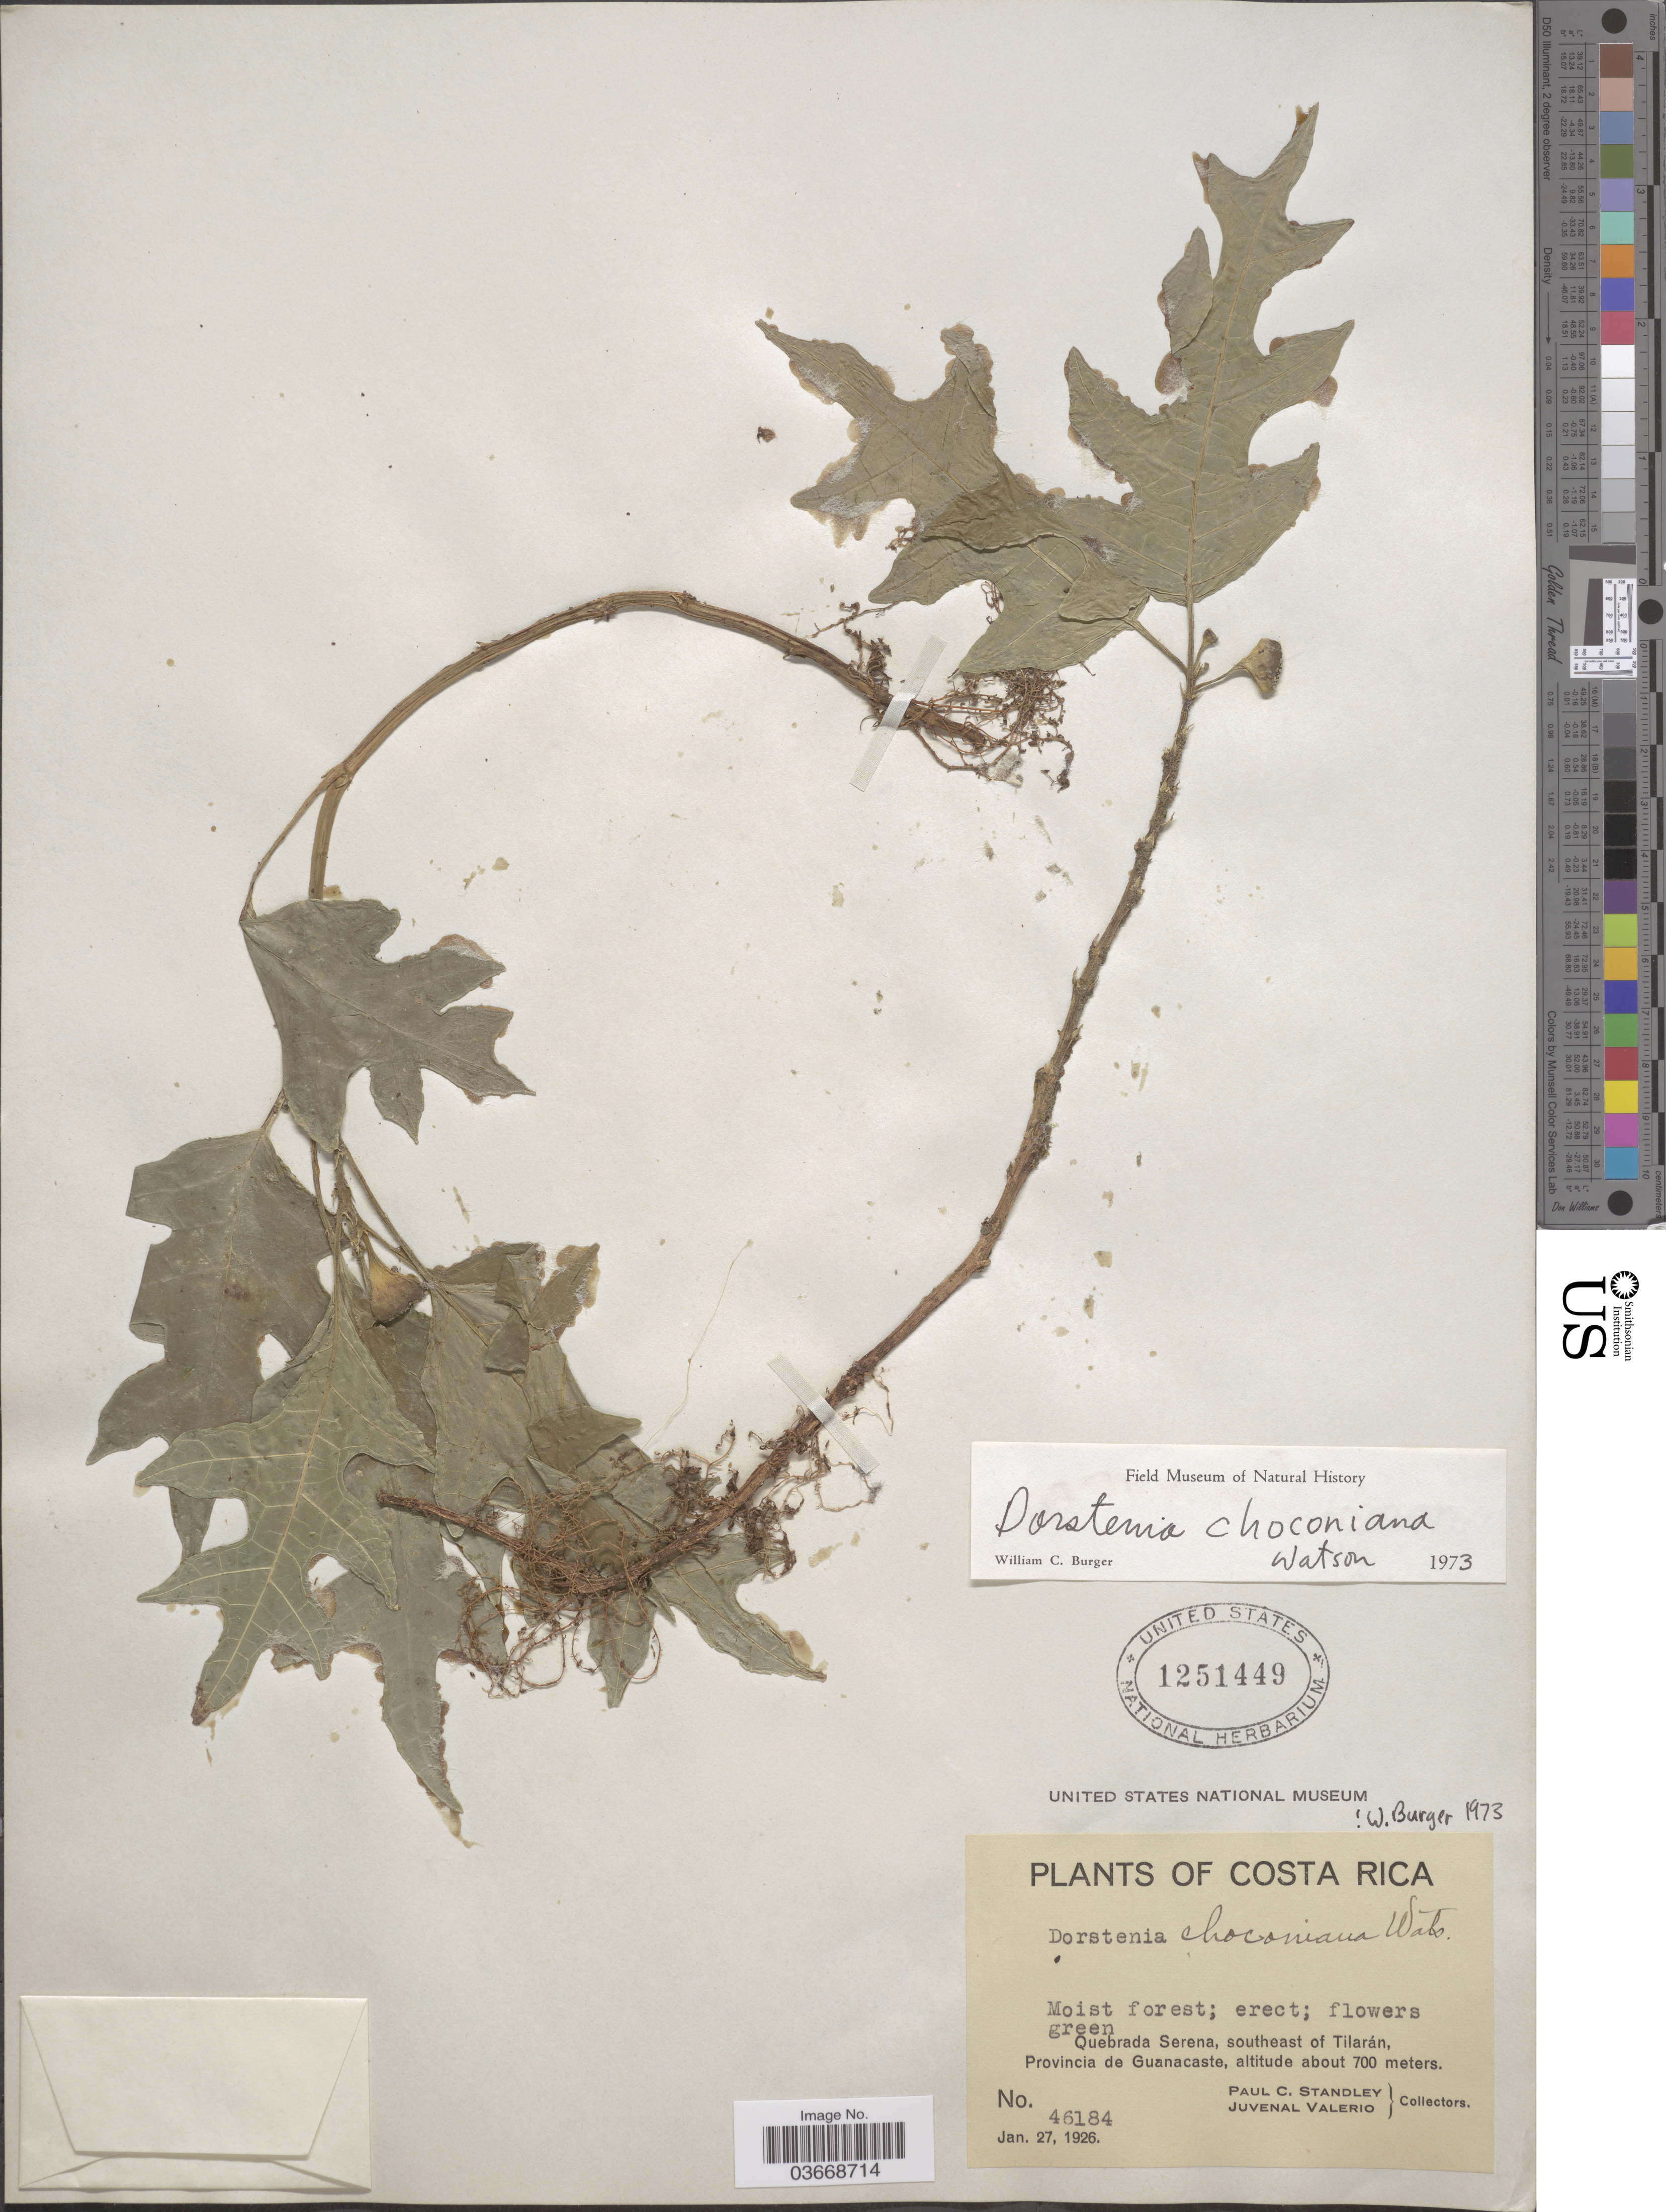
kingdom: Plantae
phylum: Tracheophyta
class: Magnoliopsida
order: Rosales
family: Moraceae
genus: Dorstenia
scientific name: Dorstenia choconiana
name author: S. Watson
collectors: P. C. Standley & J. Valerio R.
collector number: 46184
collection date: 1926-01-27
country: Costa Rica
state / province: Guanacaste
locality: Quebrada Serena, southeast of Tilarán.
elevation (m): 700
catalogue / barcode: US 1251449